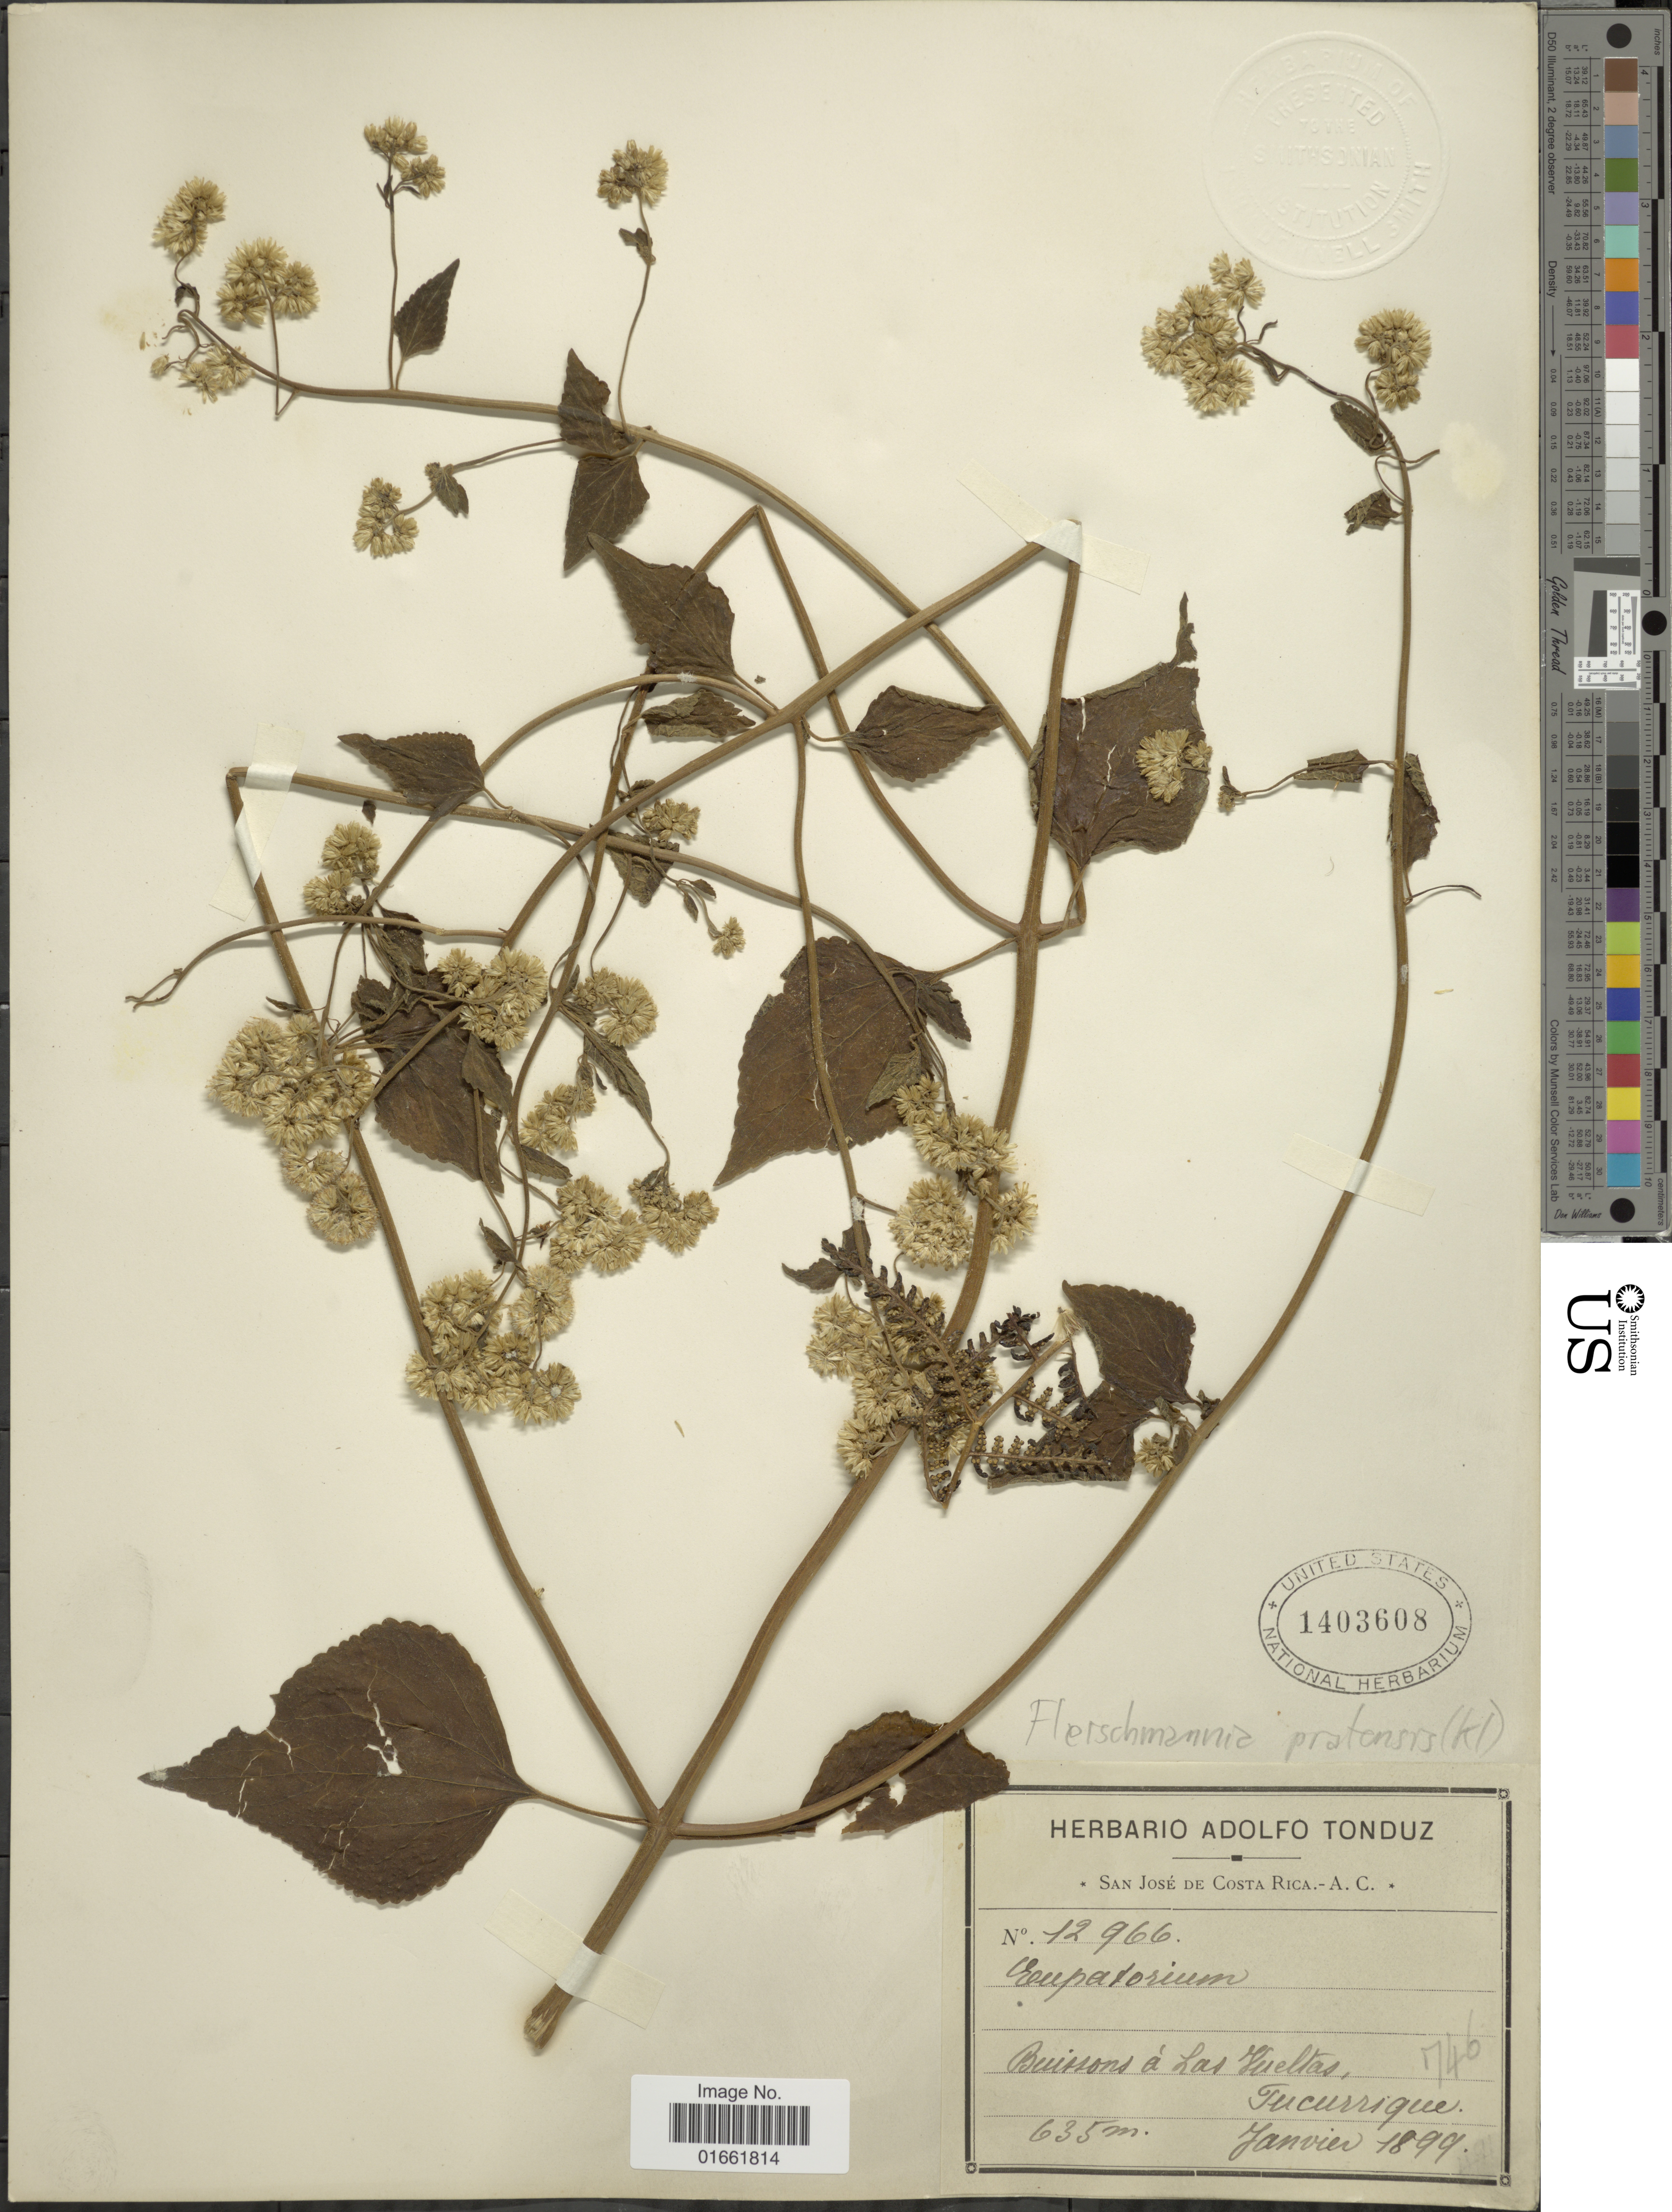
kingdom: Plantae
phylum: Tracheophyta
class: Magnoliopsida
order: Asterales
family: Asteraceae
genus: Fleischmannia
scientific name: Fleischmannia pratensis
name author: (Klatt) R.M. King & H. Rob.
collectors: ex Herb. Adolfo Tonduz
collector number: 12966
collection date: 1899-01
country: Costa Rica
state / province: San José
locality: San José de Costa Rica.- A.C. Buissons á Las Vueltas, Tucurrique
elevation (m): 635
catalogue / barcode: US 1403608